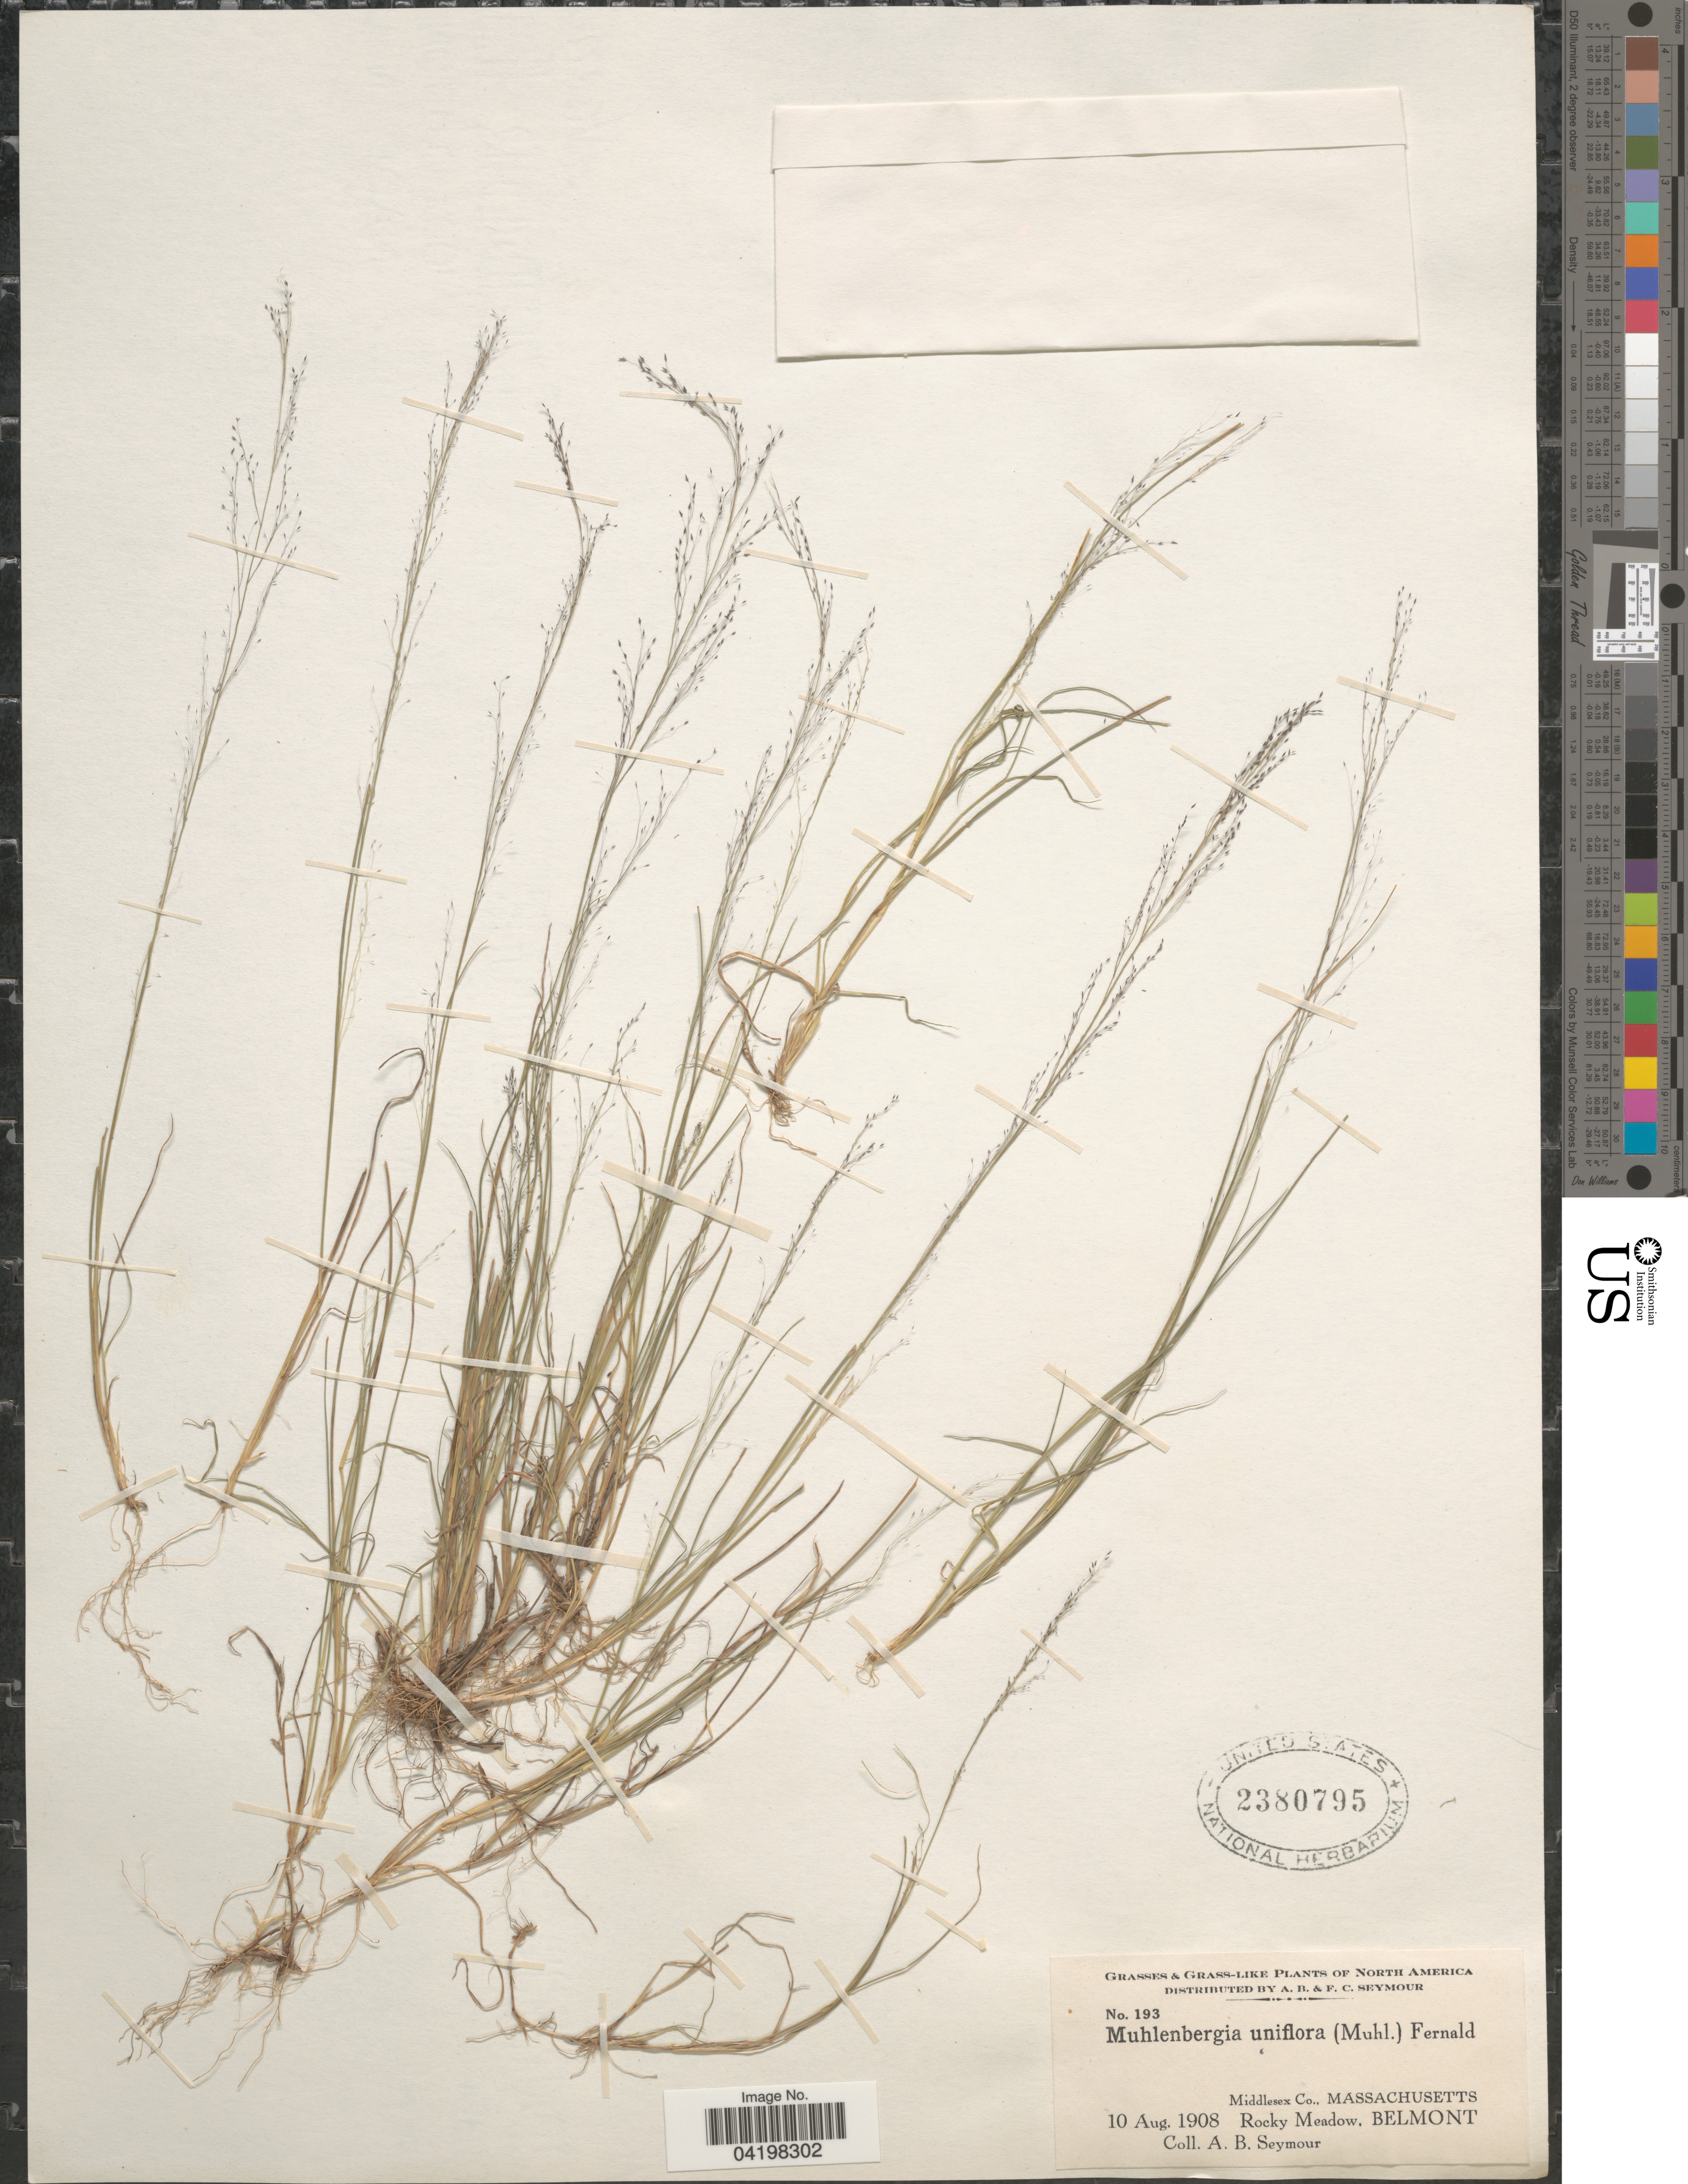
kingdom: Plantae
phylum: Tracheophyta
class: Liliopsida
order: Poales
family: Poaceae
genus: Muhlenbergia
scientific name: Muhlenbergia uniflora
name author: (Muhl.) Fernald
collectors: A. Seymour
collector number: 193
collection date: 1908-08-10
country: United States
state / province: Massachusetts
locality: Middlesex Co., Rocky Meadow, Belmont.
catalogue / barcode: US 2380795